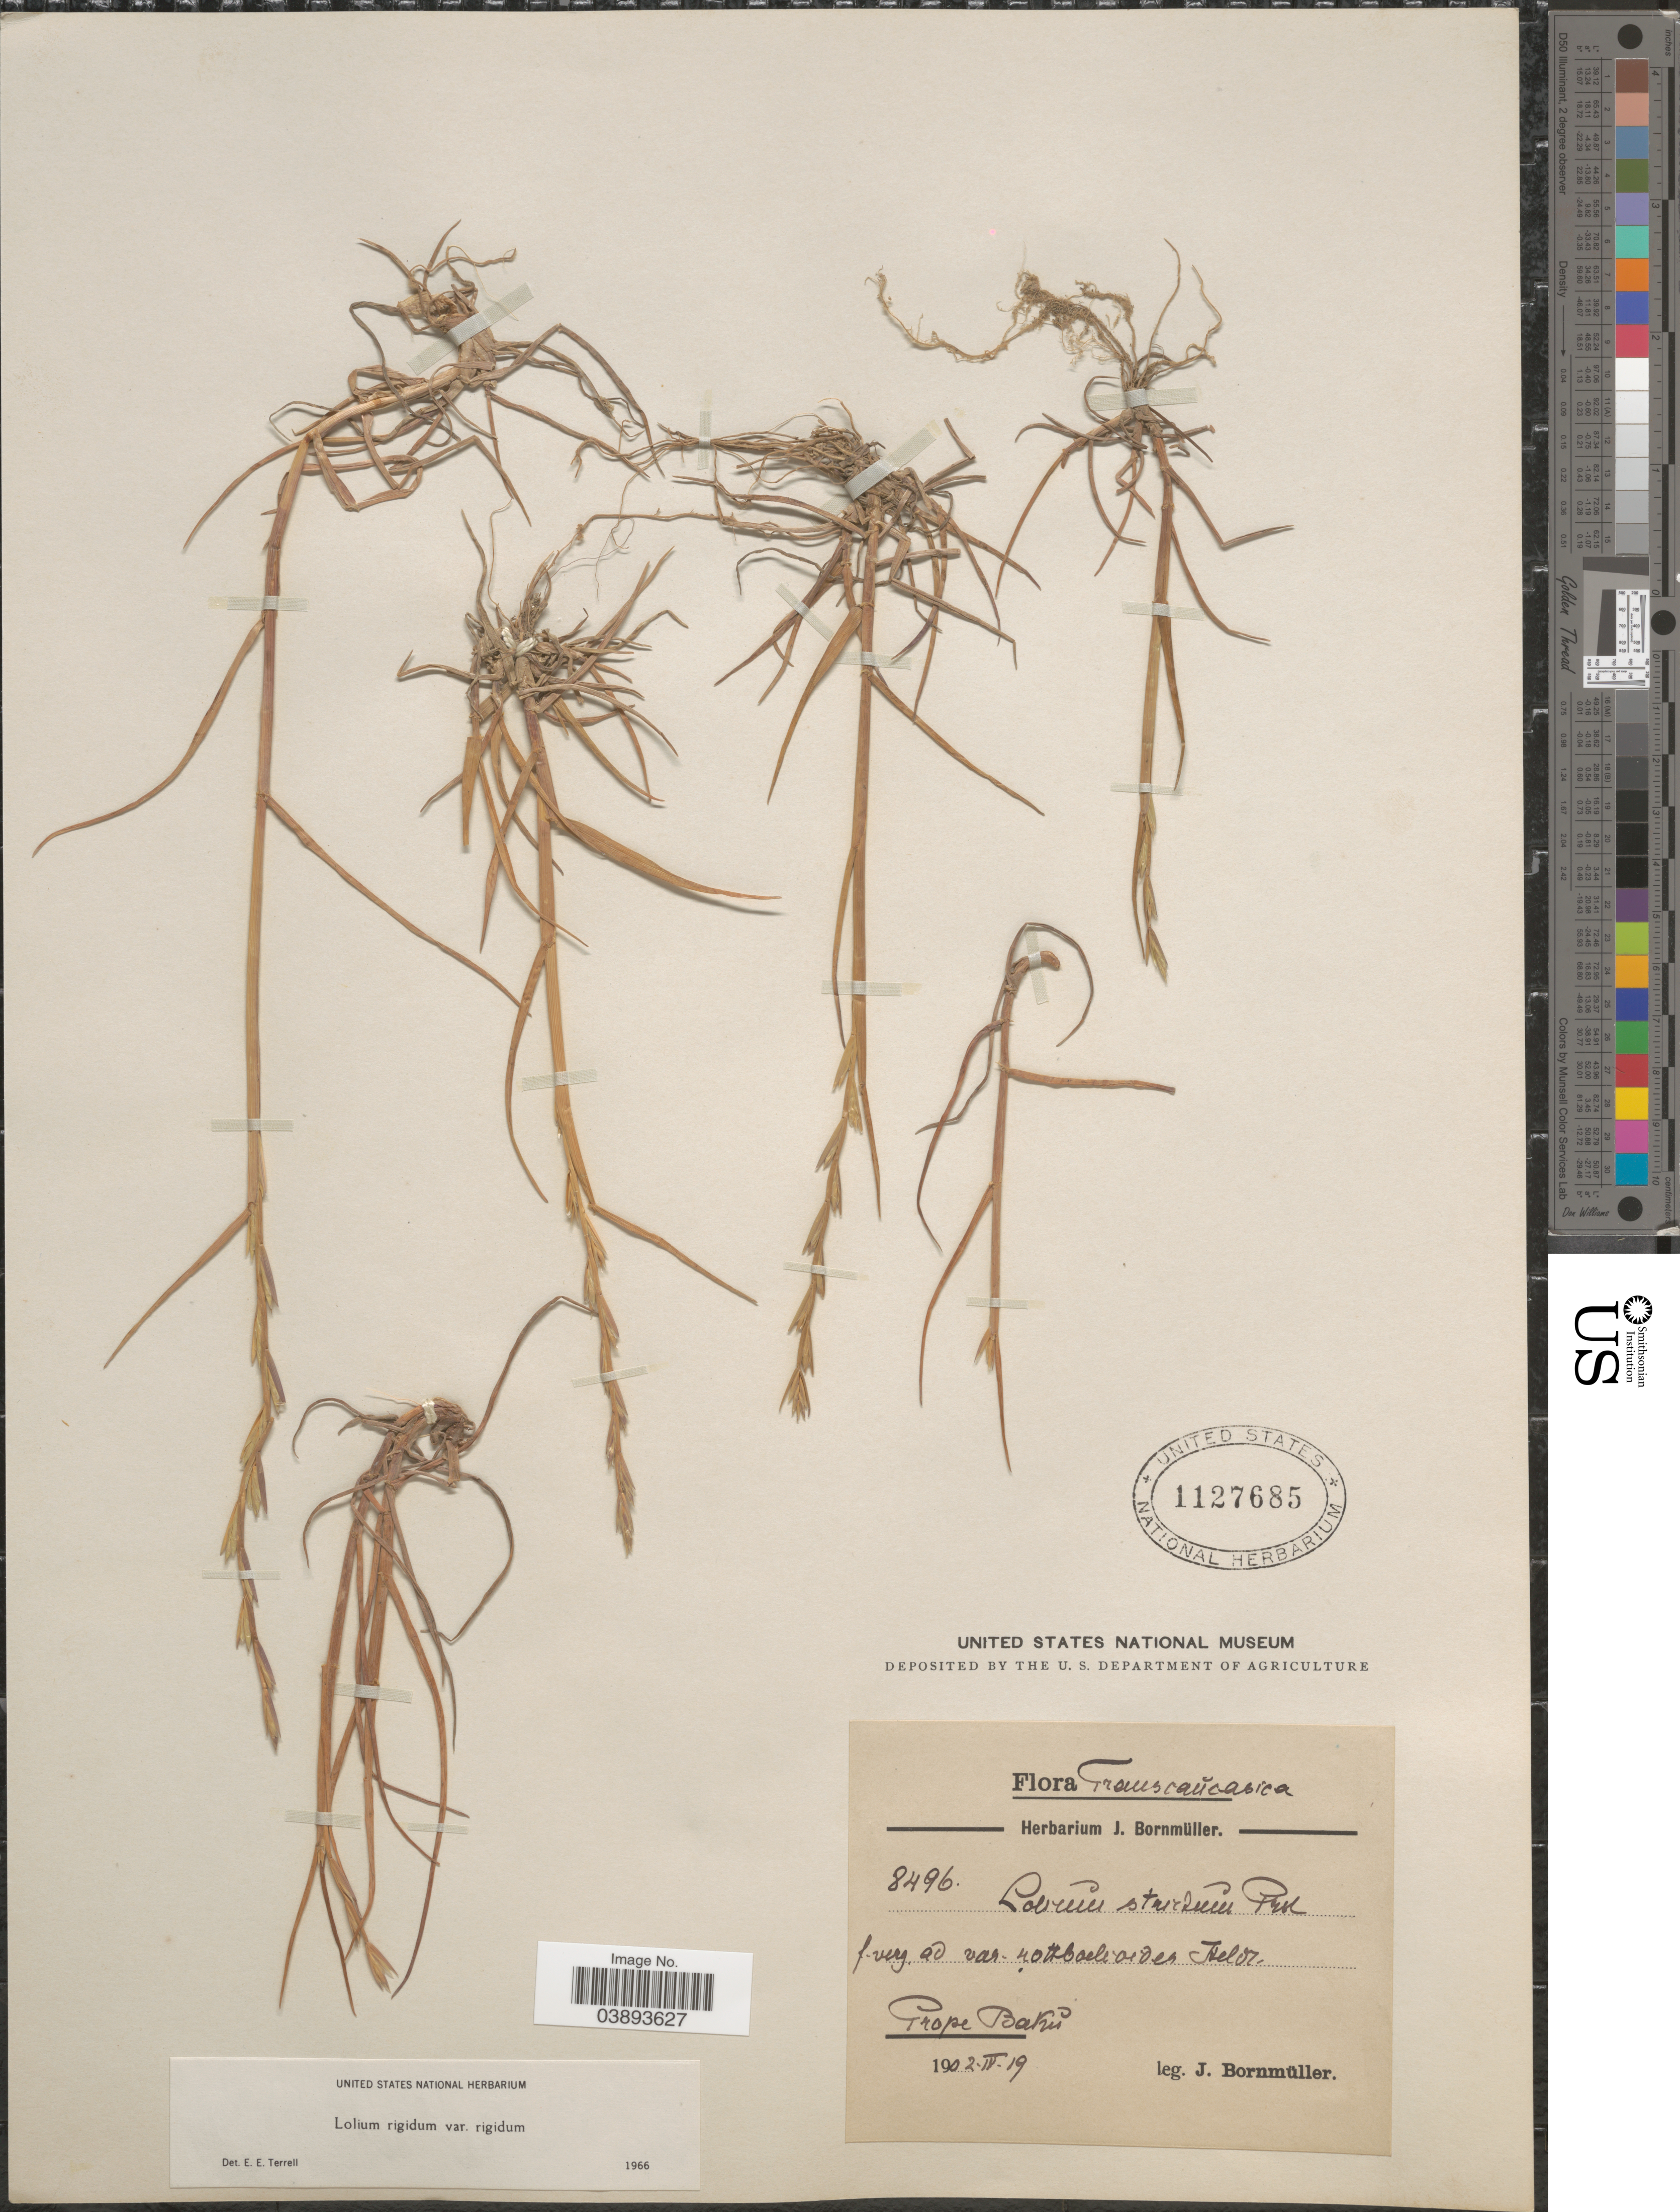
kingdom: Plantae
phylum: Tracheophyta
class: Liliopsida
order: Poales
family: Poaceae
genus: Lolium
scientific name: Lolium rigidum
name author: Gaudin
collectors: J. Bornmüller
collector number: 8496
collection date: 1902-04-19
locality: Transcaŭcasica. Prope Bakŭ.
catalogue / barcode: US 1127685